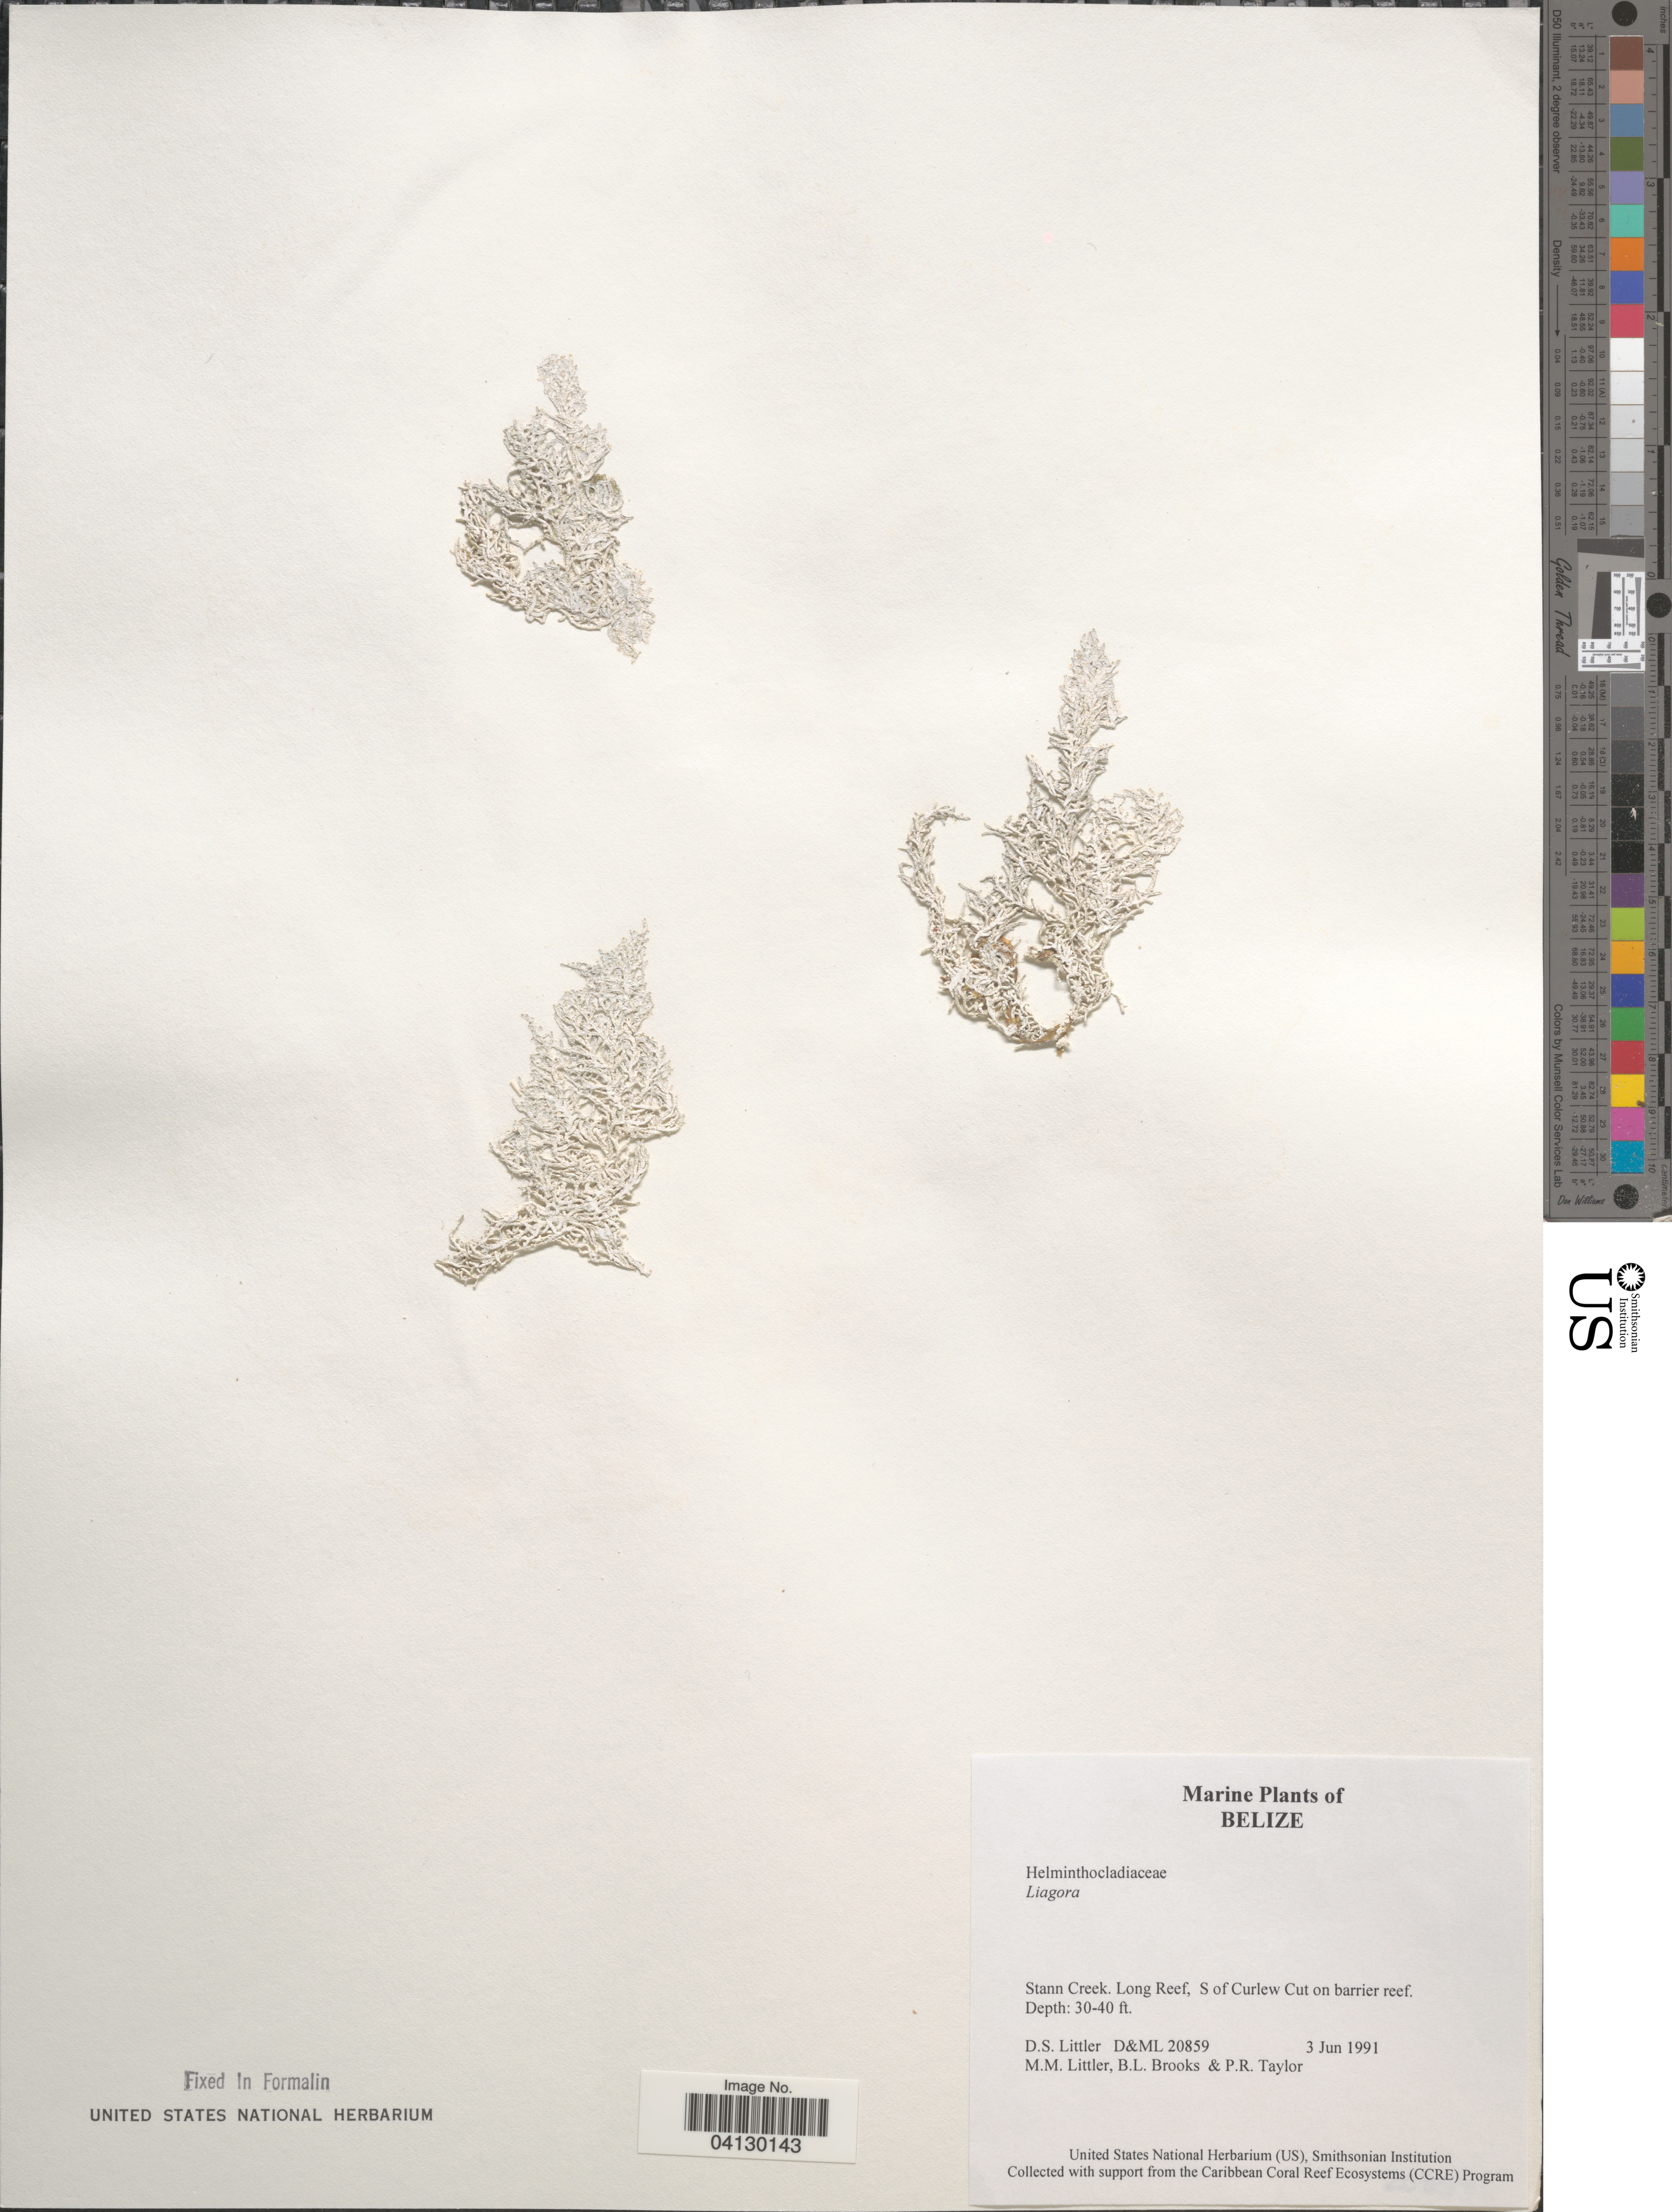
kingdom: Plantae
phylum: Rhodophyta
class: Florideophyceae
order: Nemaliales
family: Liagoraceae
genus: Liagora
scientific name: Liagora sp.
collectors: D. S. Littler, B. Brooks & P. Taylor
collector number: D&ML 20859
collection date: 1991-06-03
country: Belize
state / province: Stann Creek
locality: Long Reef, S of Curlew Cut on barrier reef.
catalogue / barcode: US 328612